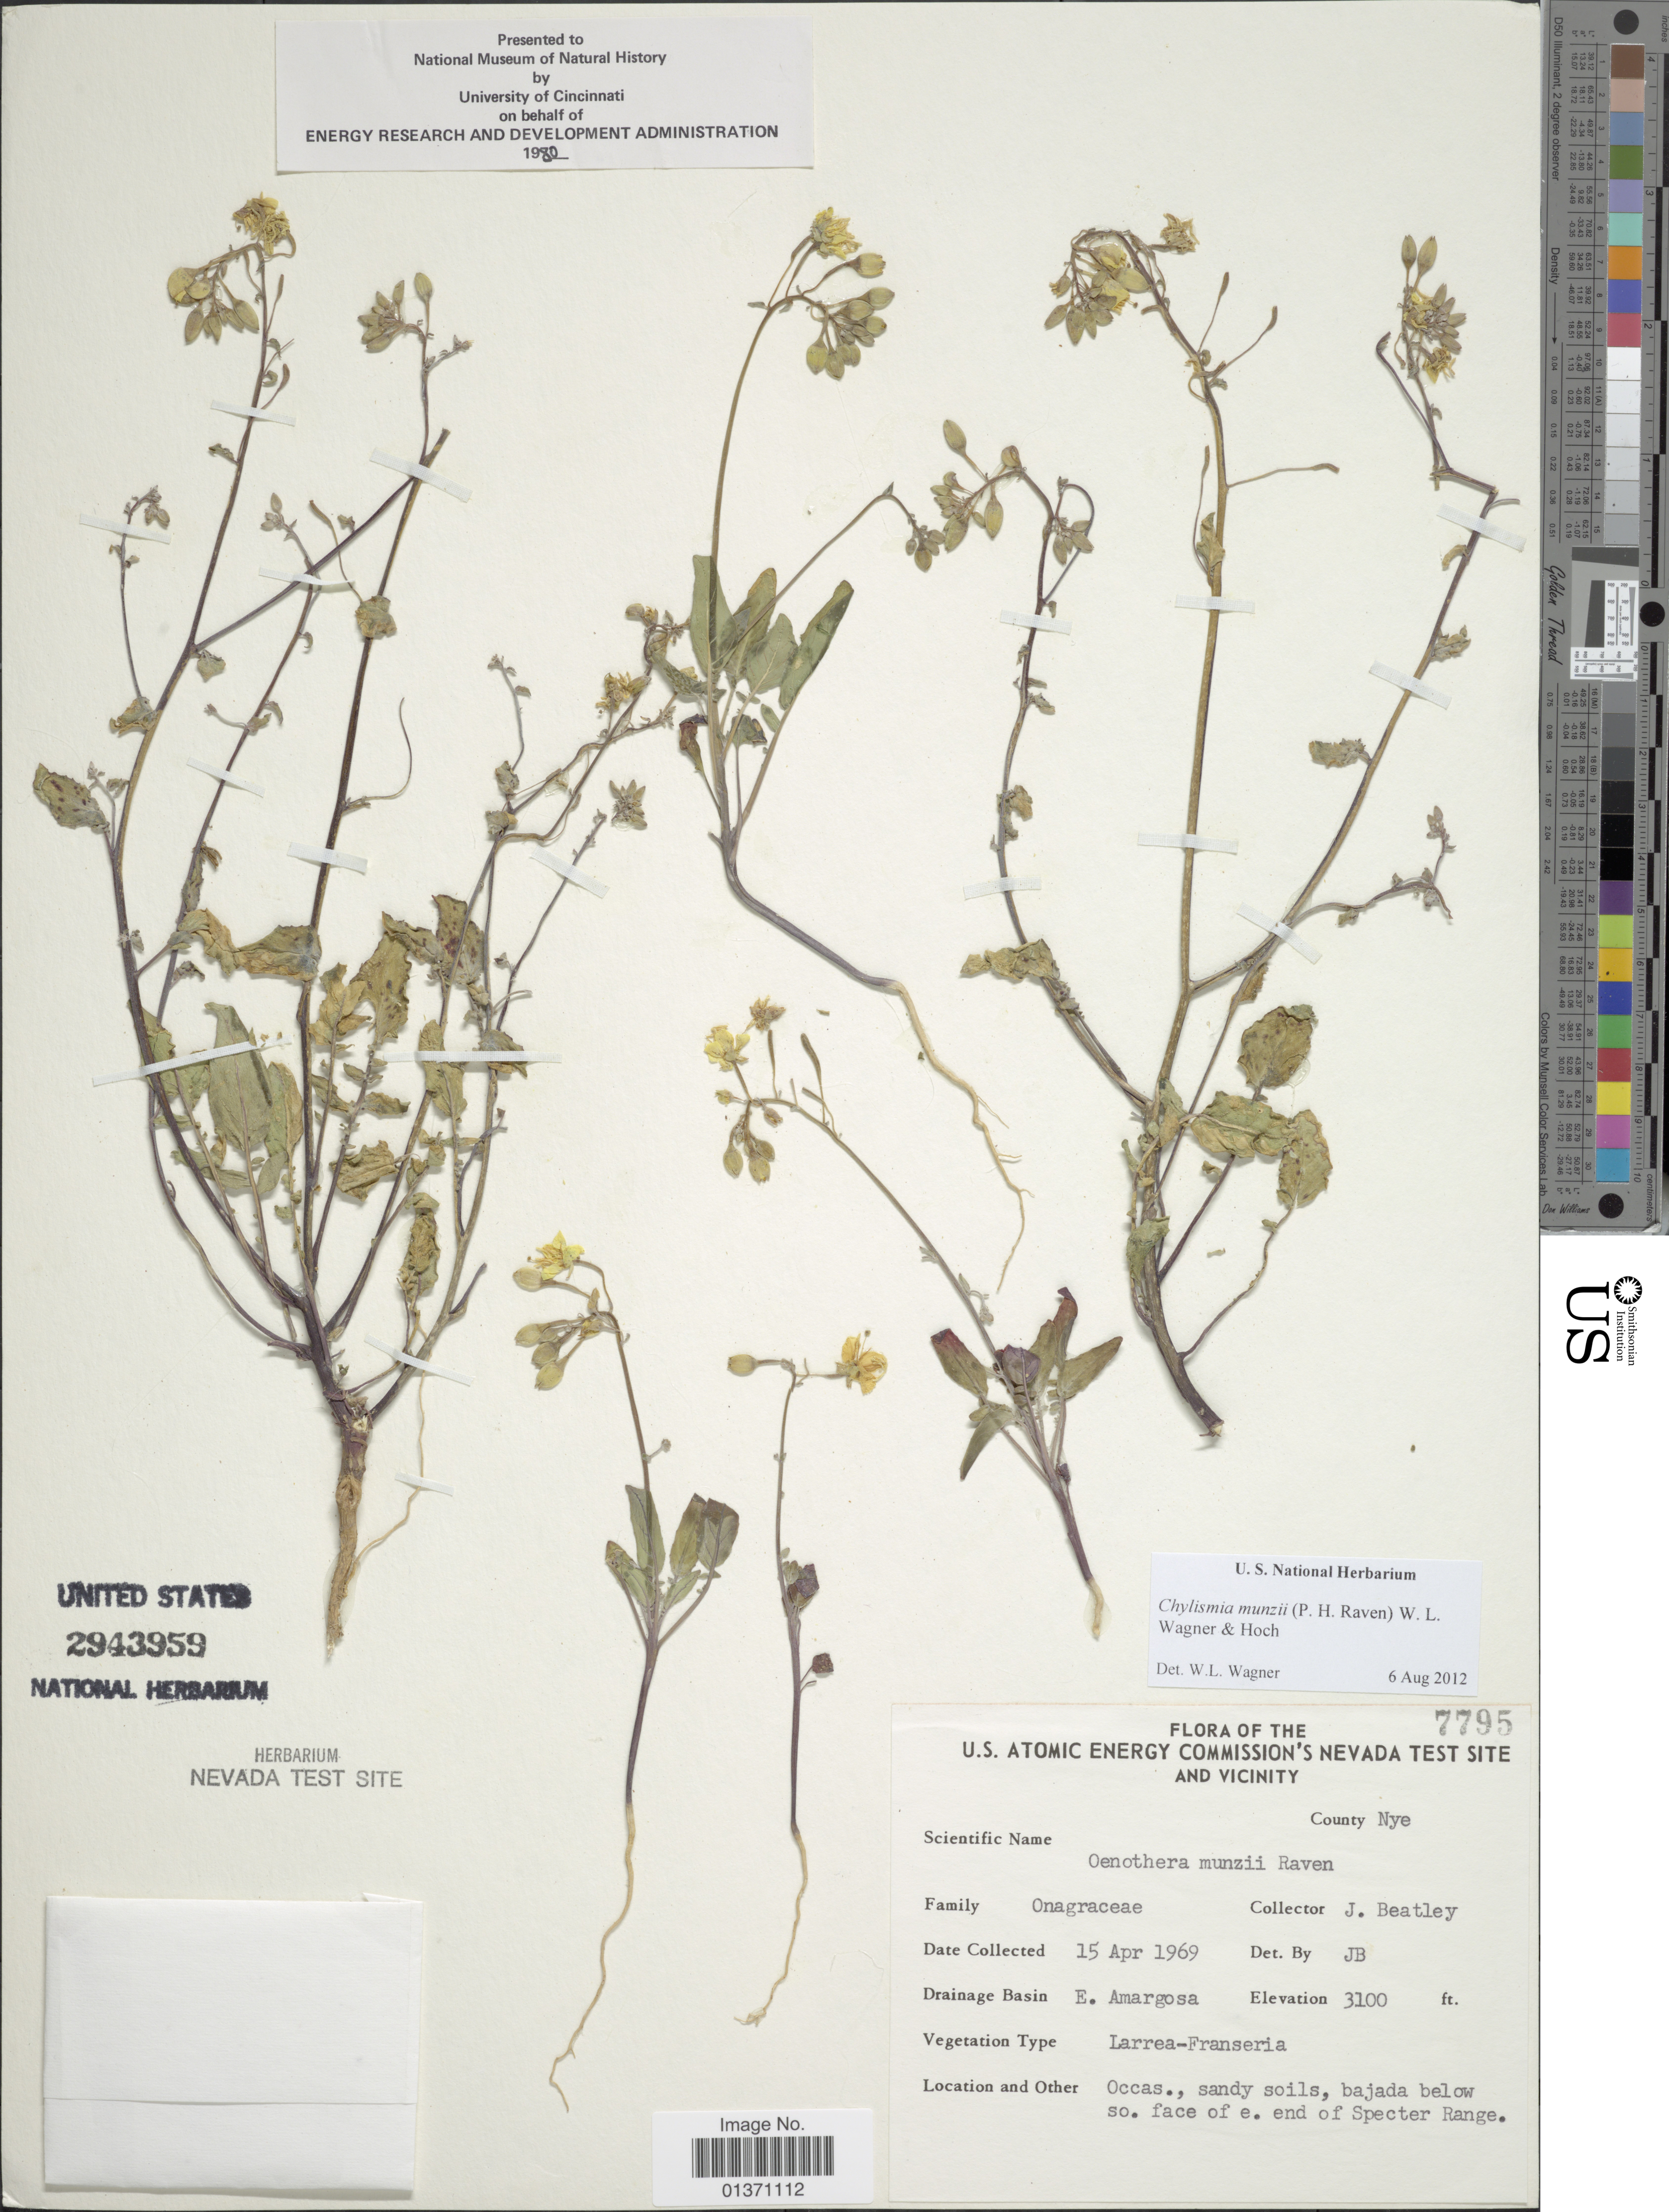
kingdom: Plantae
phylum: Tracheophyta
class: Magnoliopsida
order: Myrtales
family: Onagraceae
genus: Chylismia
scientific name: Chylismia munzii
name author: (P.H. Raven) W.L. Wagner & Hoch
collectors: J. C. Beatley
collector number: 7795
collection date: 1969-04-15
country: United States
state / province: Nevada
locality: U. S. Atomic Energy Commission's Nevada Test Site and Vicinity, E. Amargosa, occas., sandy soils, bajada below so. face of e. end of Specter Range, County Nye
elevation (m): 945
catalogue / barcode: US 2943959